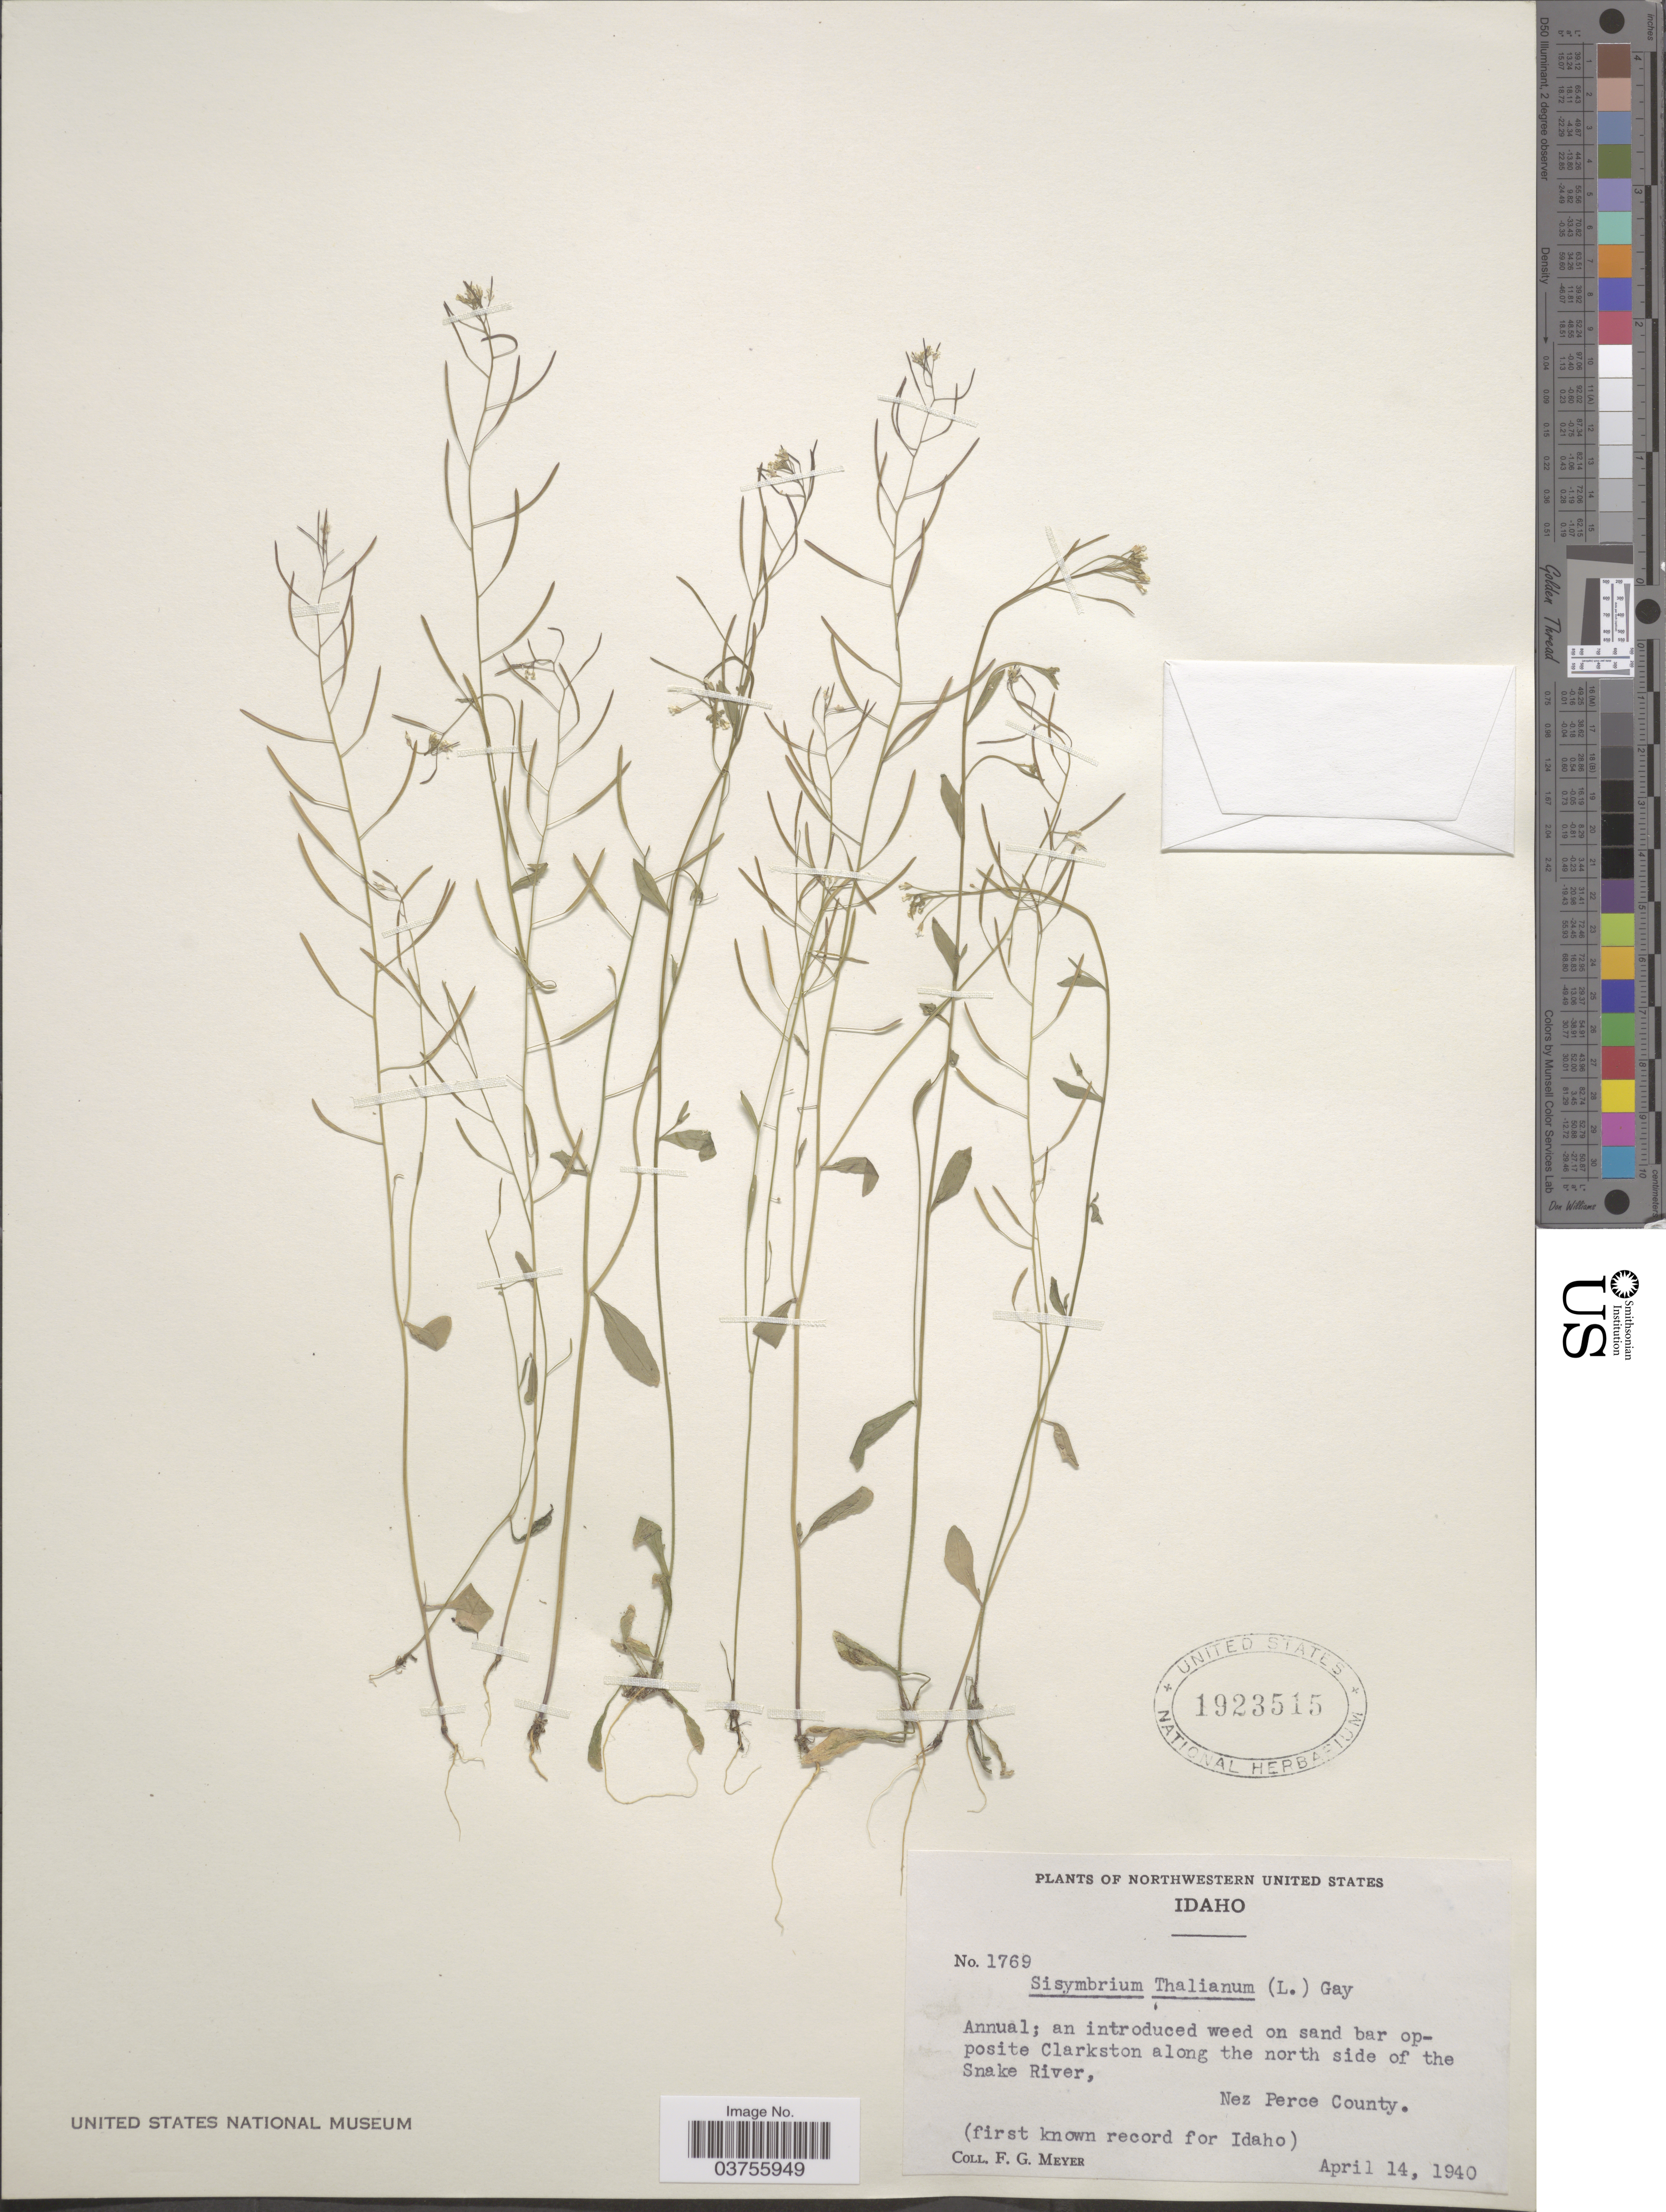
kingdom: Plantae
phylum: Tracheophyta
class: Magnoliopsida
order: Brassicales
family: Brassicaceae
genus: Arabidopsis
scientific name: Arabidopsis thaliana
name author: (L.) Heynh.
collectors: F. G. Meyer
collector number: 1769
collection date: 1940-04-14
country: United States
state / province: Idaho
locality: Northwestern United States. Opposite Clarkston along the north side of the Snake River, Nez Perce County.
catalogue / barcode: US 1923515